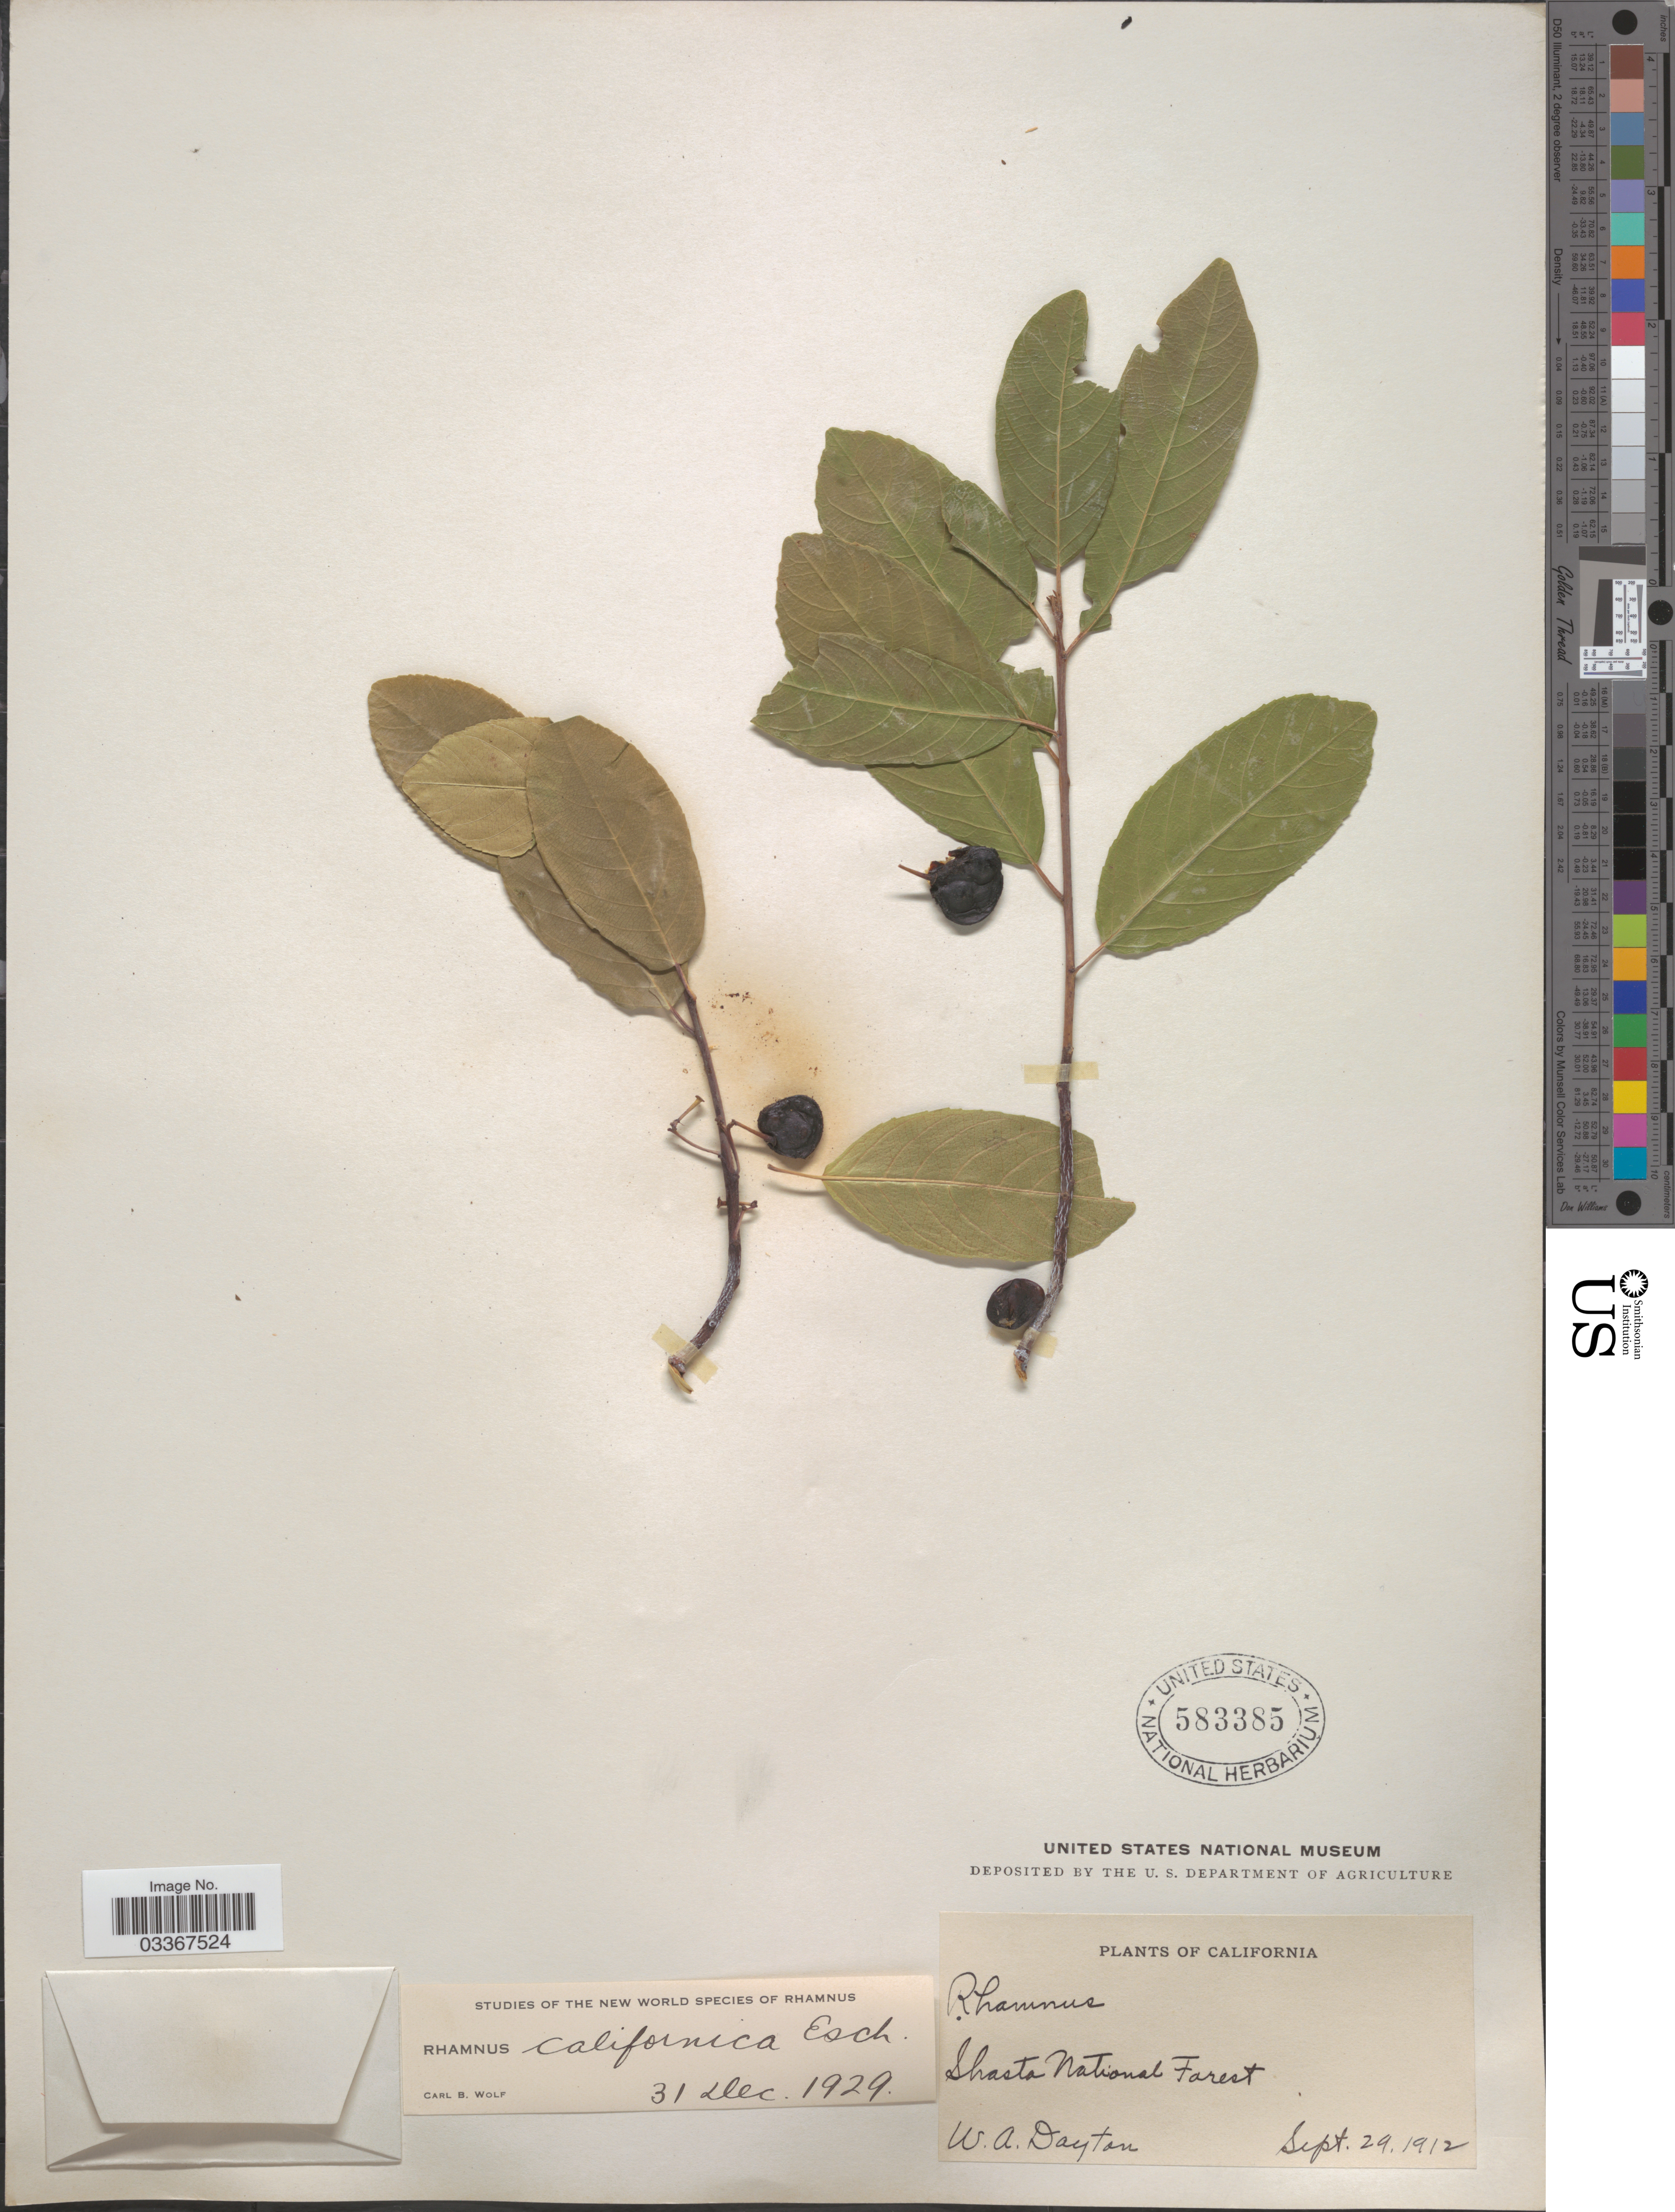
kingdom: Plantae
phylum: Tracheophyta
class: Magnoliopsida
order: Rosales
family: Rhamnaceae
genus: Frangula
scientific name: Frangula californica subsp. occidentalis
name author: (Howell) Kartesz & Gandhi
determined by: Strong, Mark T., (BOT), Smithsonian Institution - National Museum of Natural History (UNITED STATES)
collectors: W. Dayton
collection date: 1912-09-29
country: United States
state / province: California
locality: Shasta National Forest.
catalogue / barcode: US 583385